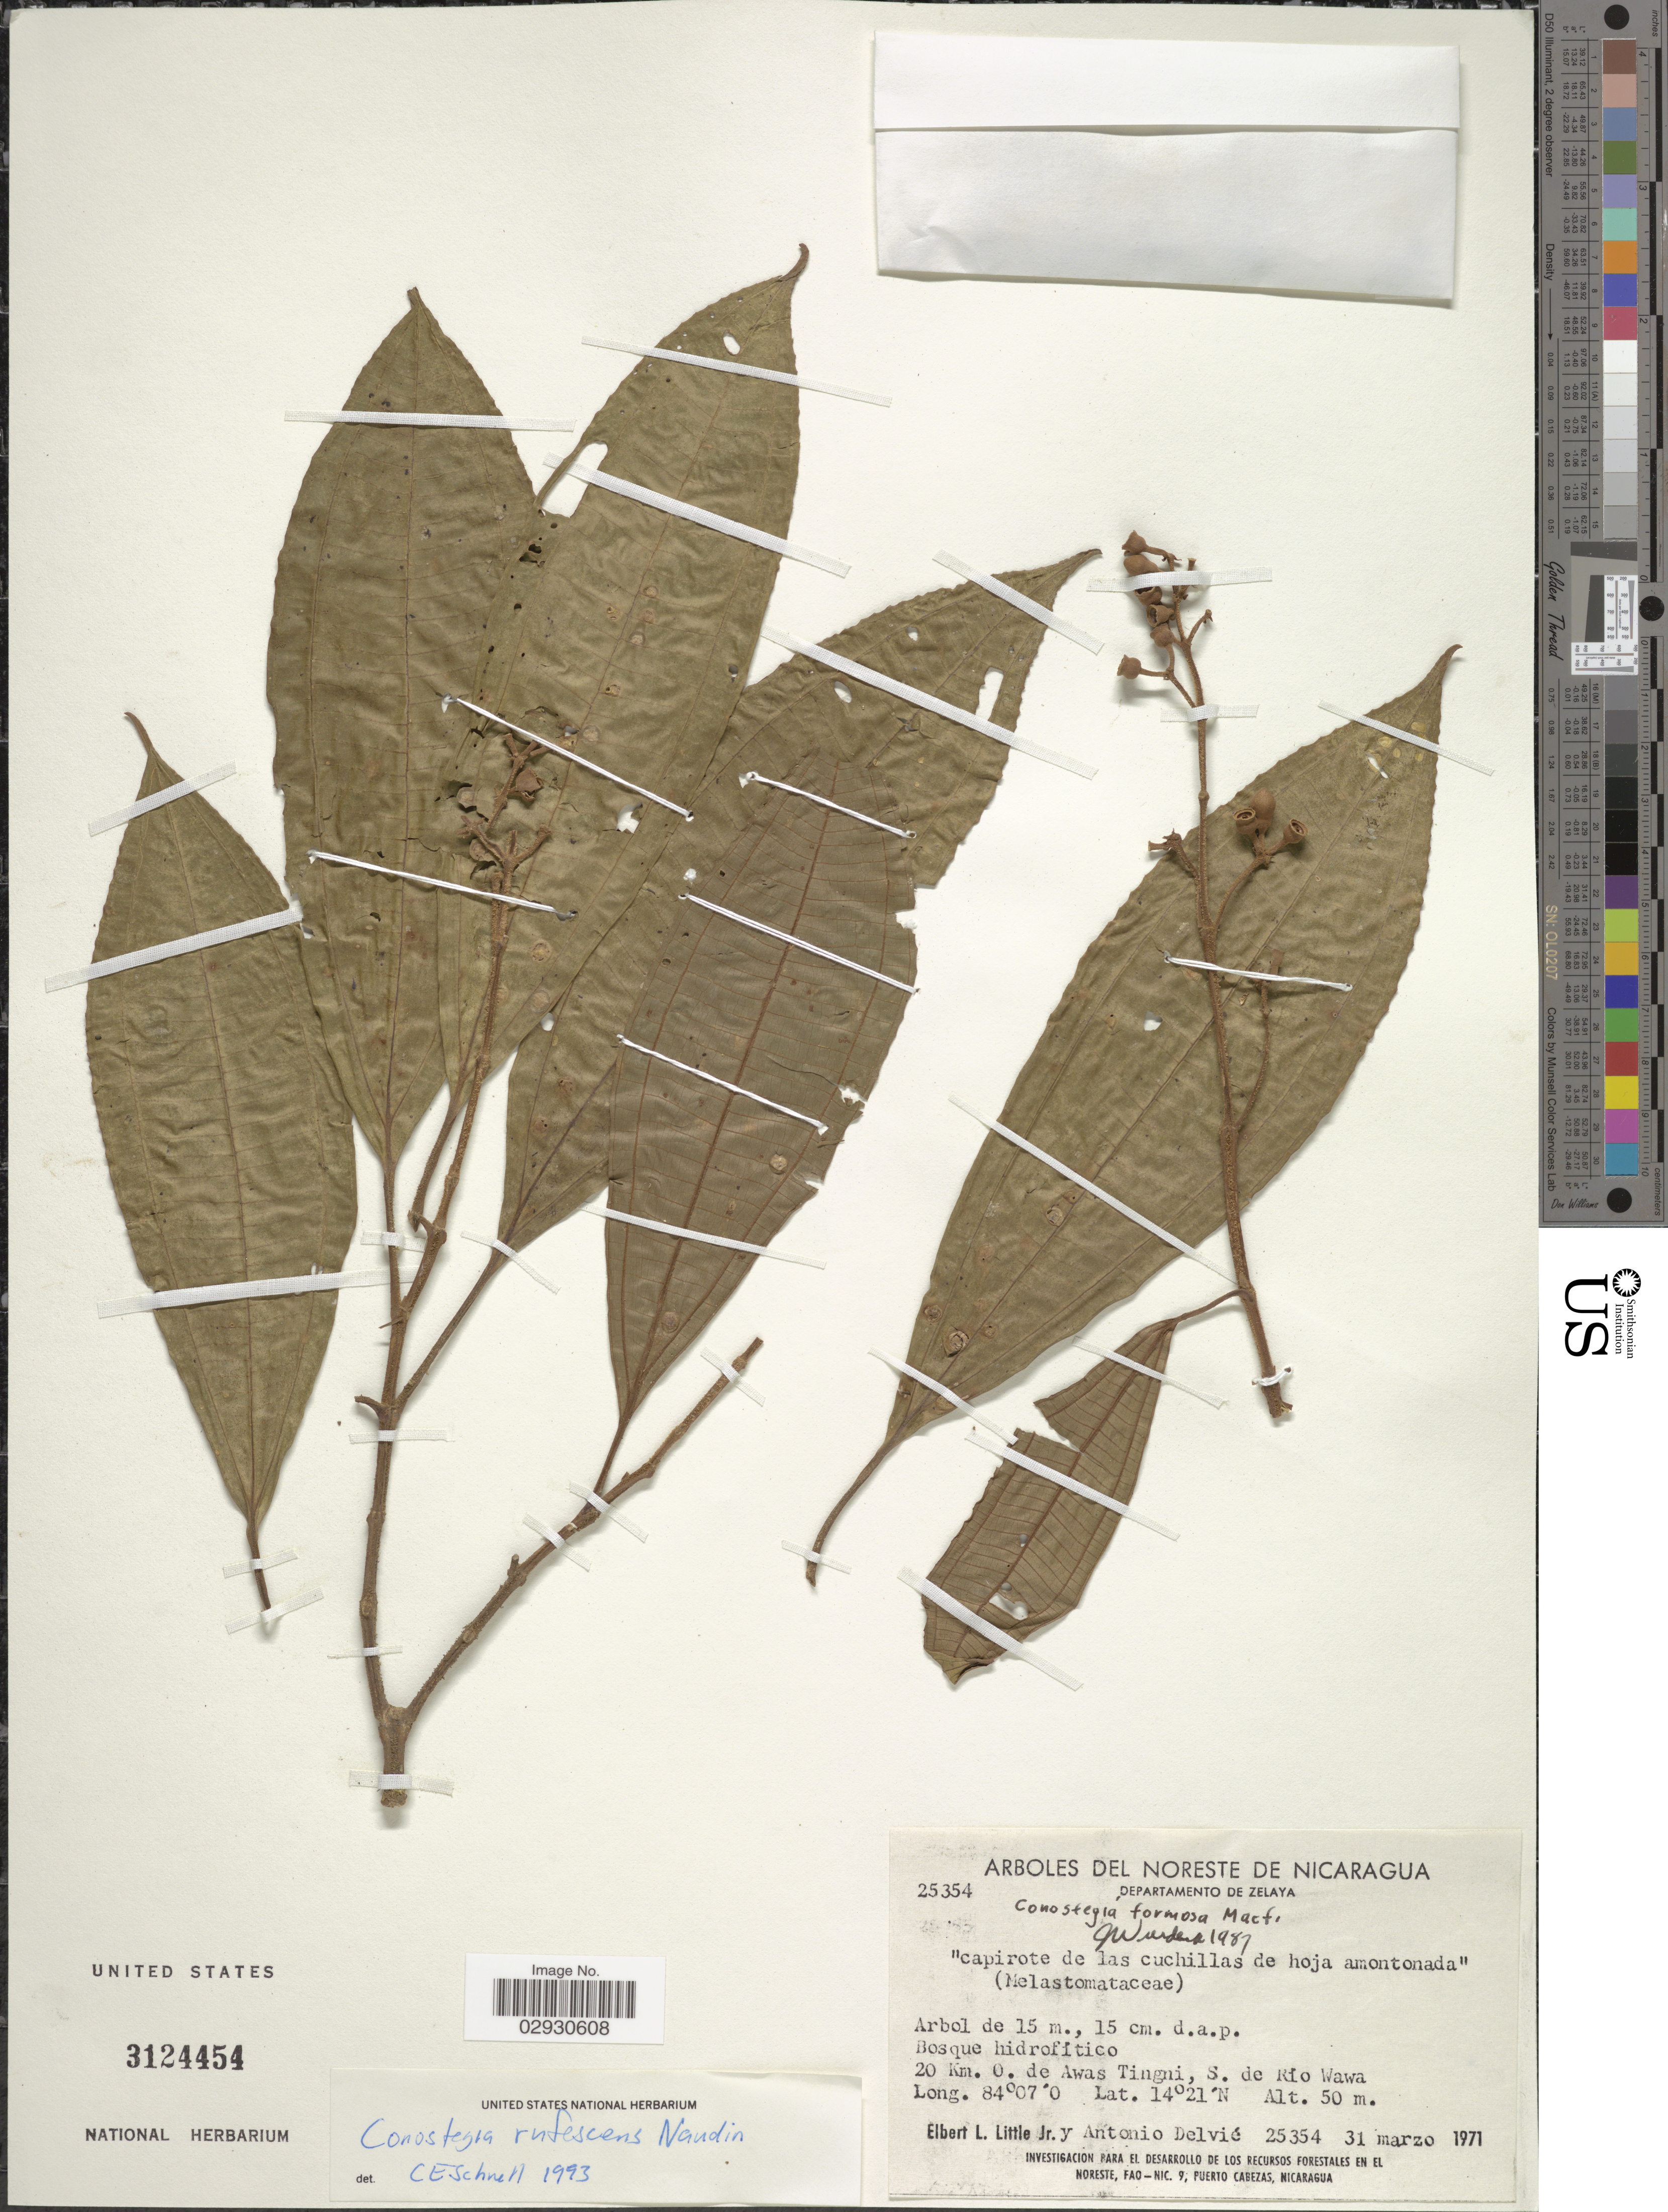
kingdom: Plantae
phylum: Tracheophyta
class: Magnoliopsida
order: Myrtales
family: Melastomataceae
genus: Conostegia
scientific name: Conostegia rufescens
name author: Naudin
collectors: E. L. Little & A. Delvie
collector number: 25354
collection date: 1971-03-31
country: Nicaragua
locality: Noreste de Nicaragua. Departamento de Zelaya, 20 Km. O. de Awas Tingni, S. de Rio Wawa.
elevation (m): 50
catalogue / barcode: US 3124454